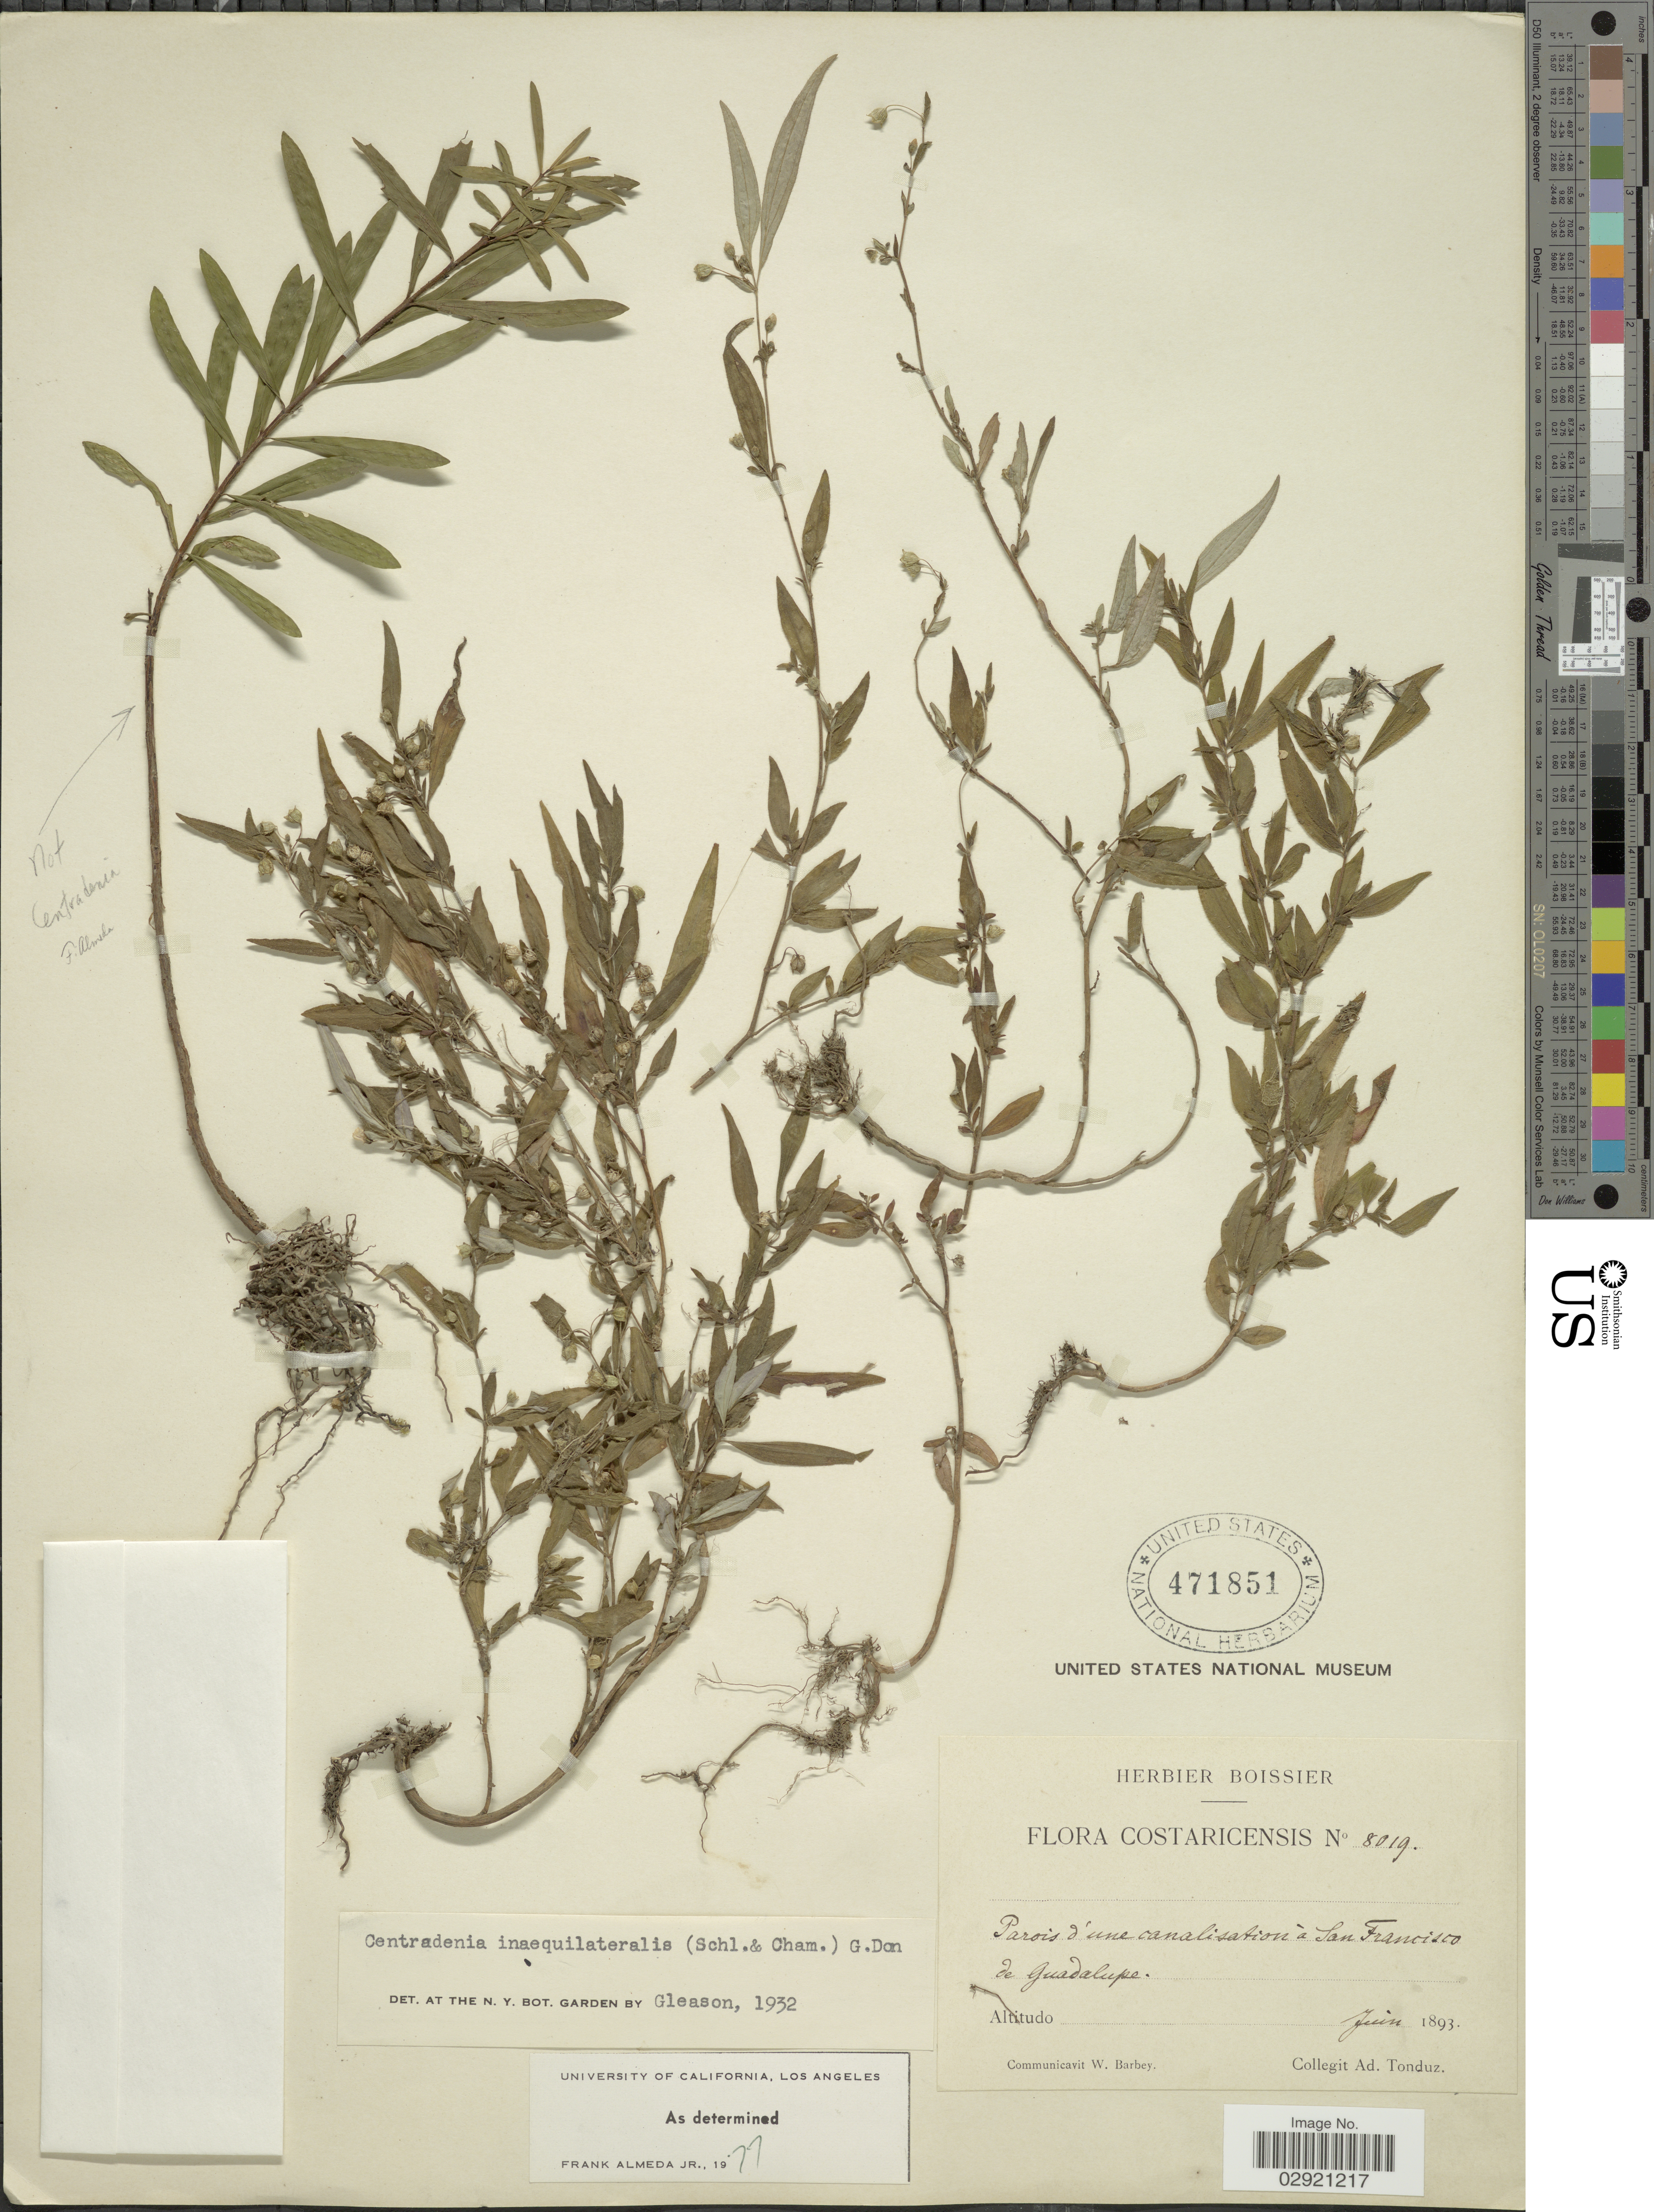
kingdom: Plantae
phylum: Tracheophyta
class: Magnoliopsida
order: Myrtales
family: Melastomataceae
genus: Centradenia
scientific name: Centradenia inaequilateralis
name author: (Gleason) G. Don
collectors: A. Tonduz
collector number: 8019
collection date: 1893-06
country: Costa Rica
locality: Costaricensis. San Francisco de Guadalupe.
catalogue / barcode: US 471851